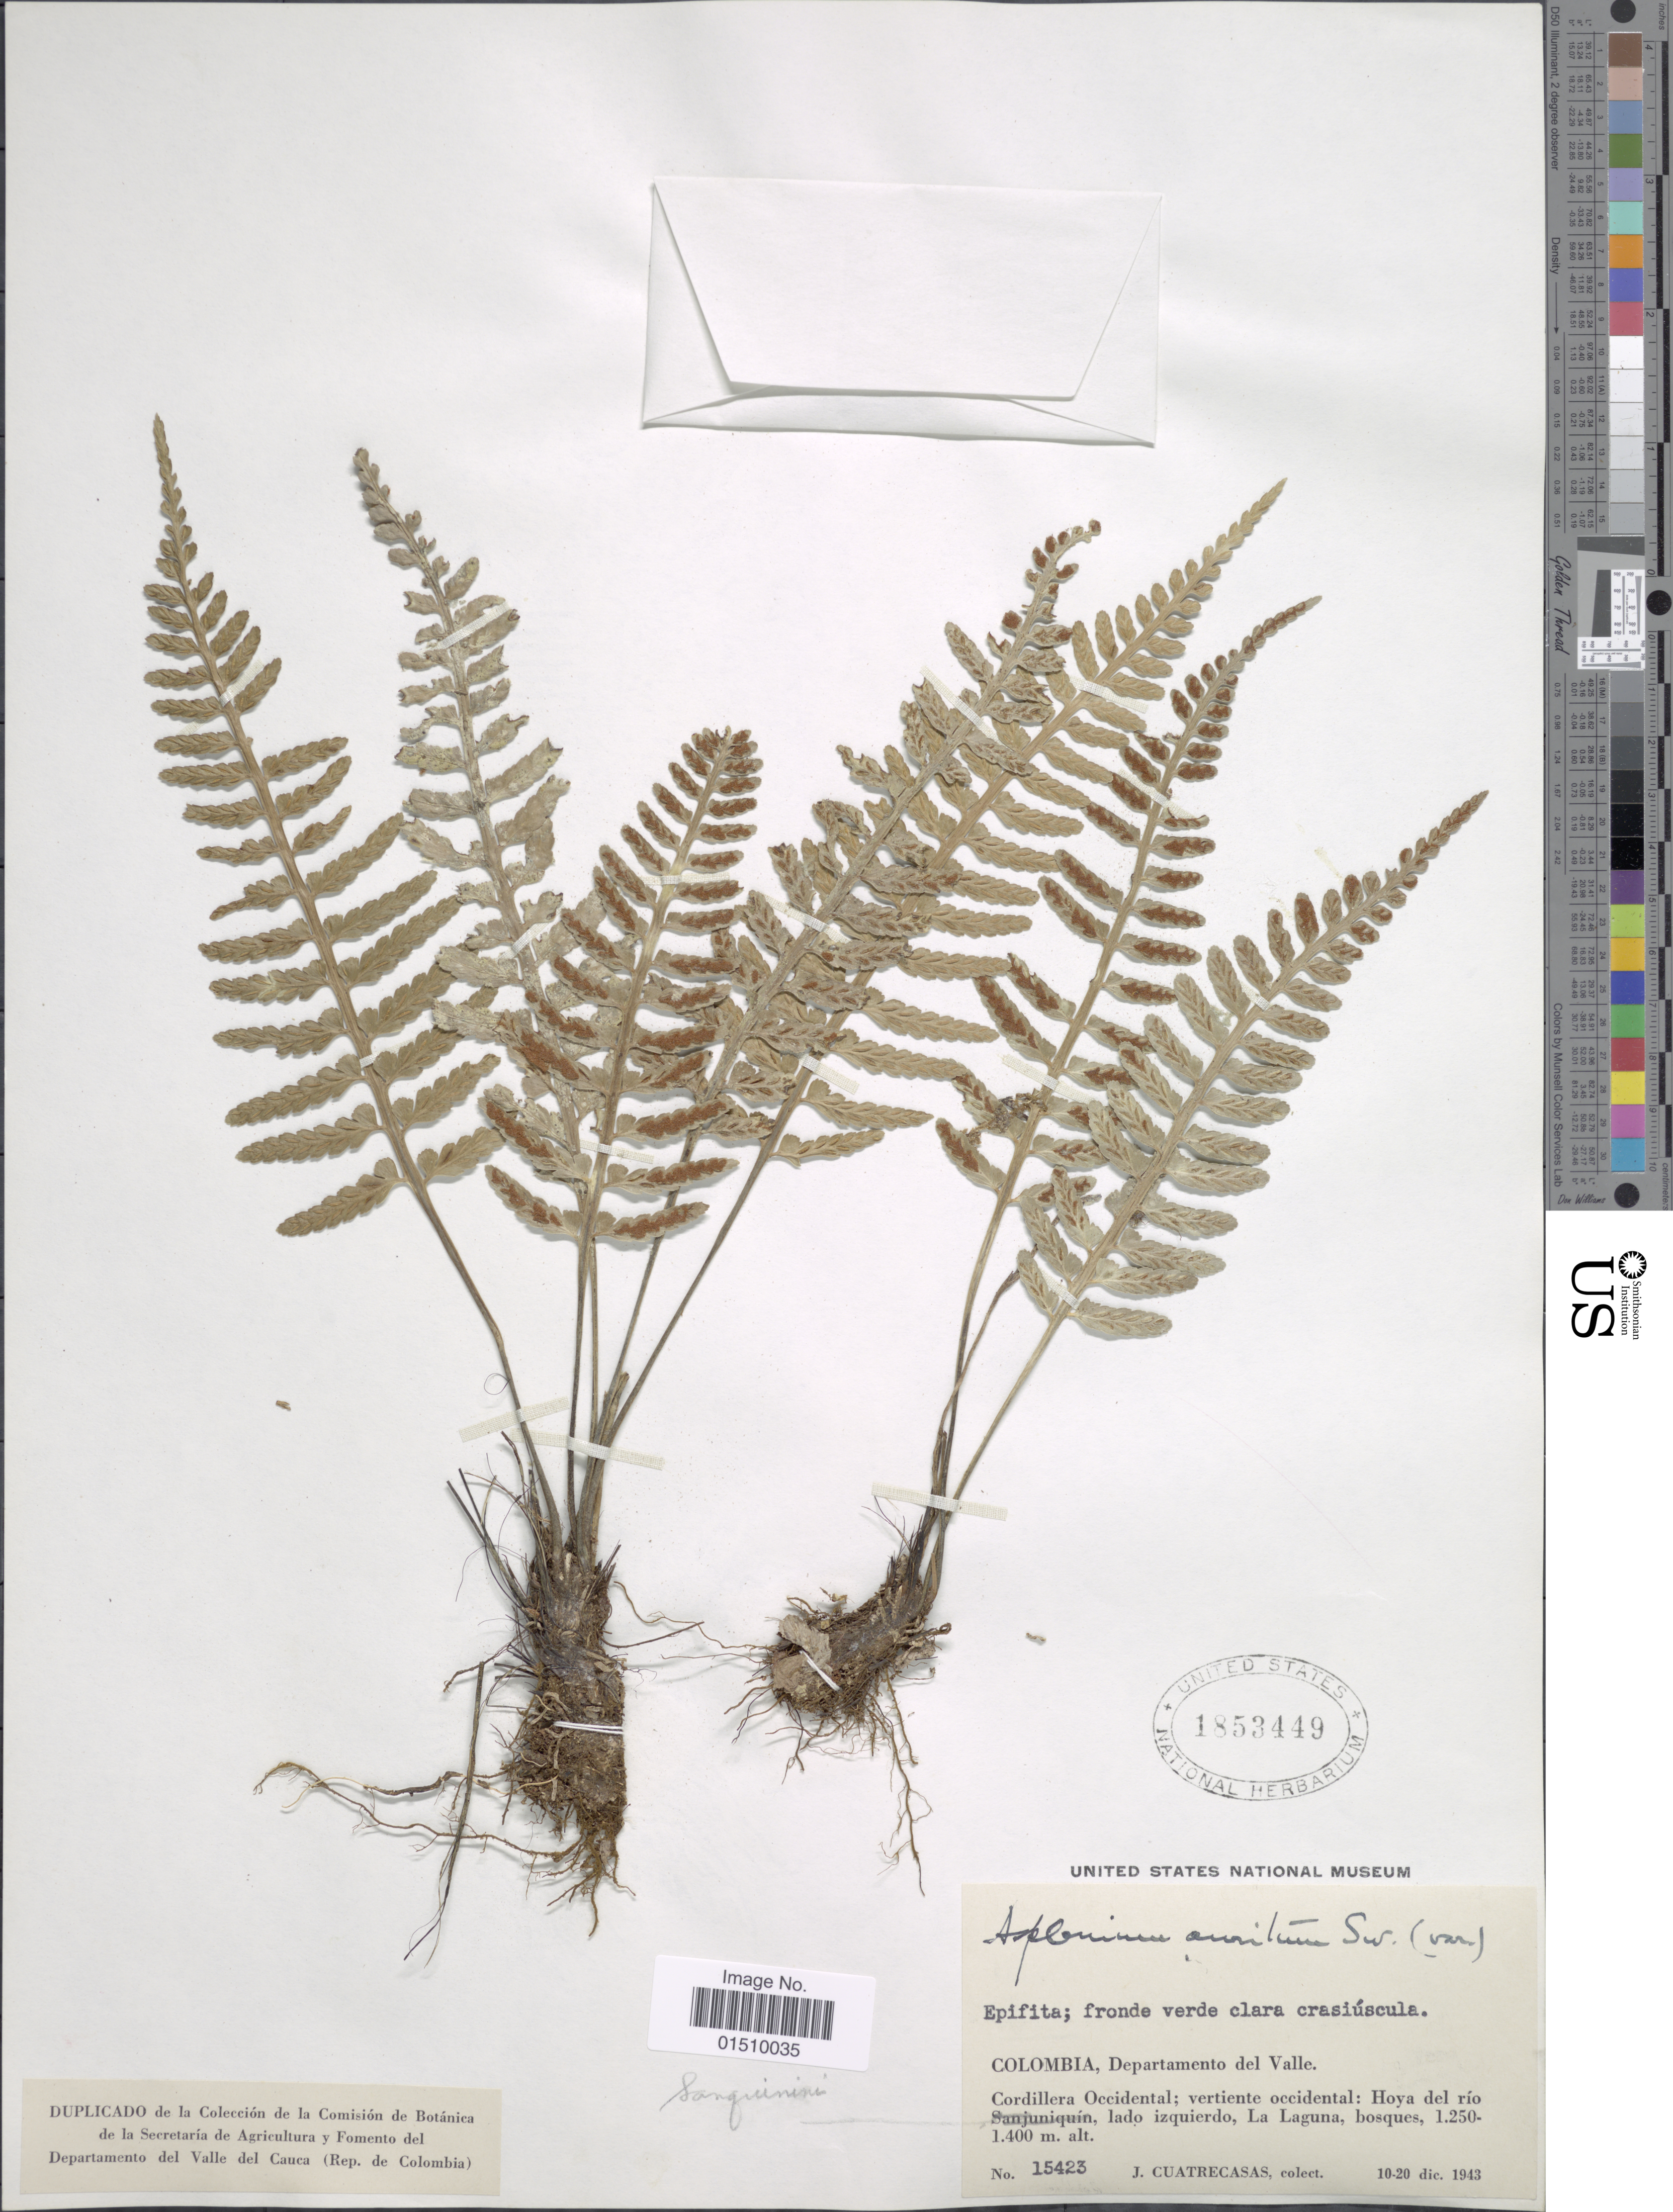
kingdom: Plantae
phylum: Tracheophyta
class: Polypodiopsida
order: Polypodiales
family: Aspleniaceae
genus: Asplenium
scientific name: Asplenium auritum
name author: Sw.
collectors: J. Cuatrecasas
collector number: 15423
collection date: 1943-12-10/1943-12-20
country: Colombia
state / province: Valle del Cauca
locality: Colombia, Departamento del Valle, Cordillera Central, vertiente occidental; Hoya del rio lado izquierdo, La Laguna.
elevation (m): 1250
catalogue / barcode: US 1853449